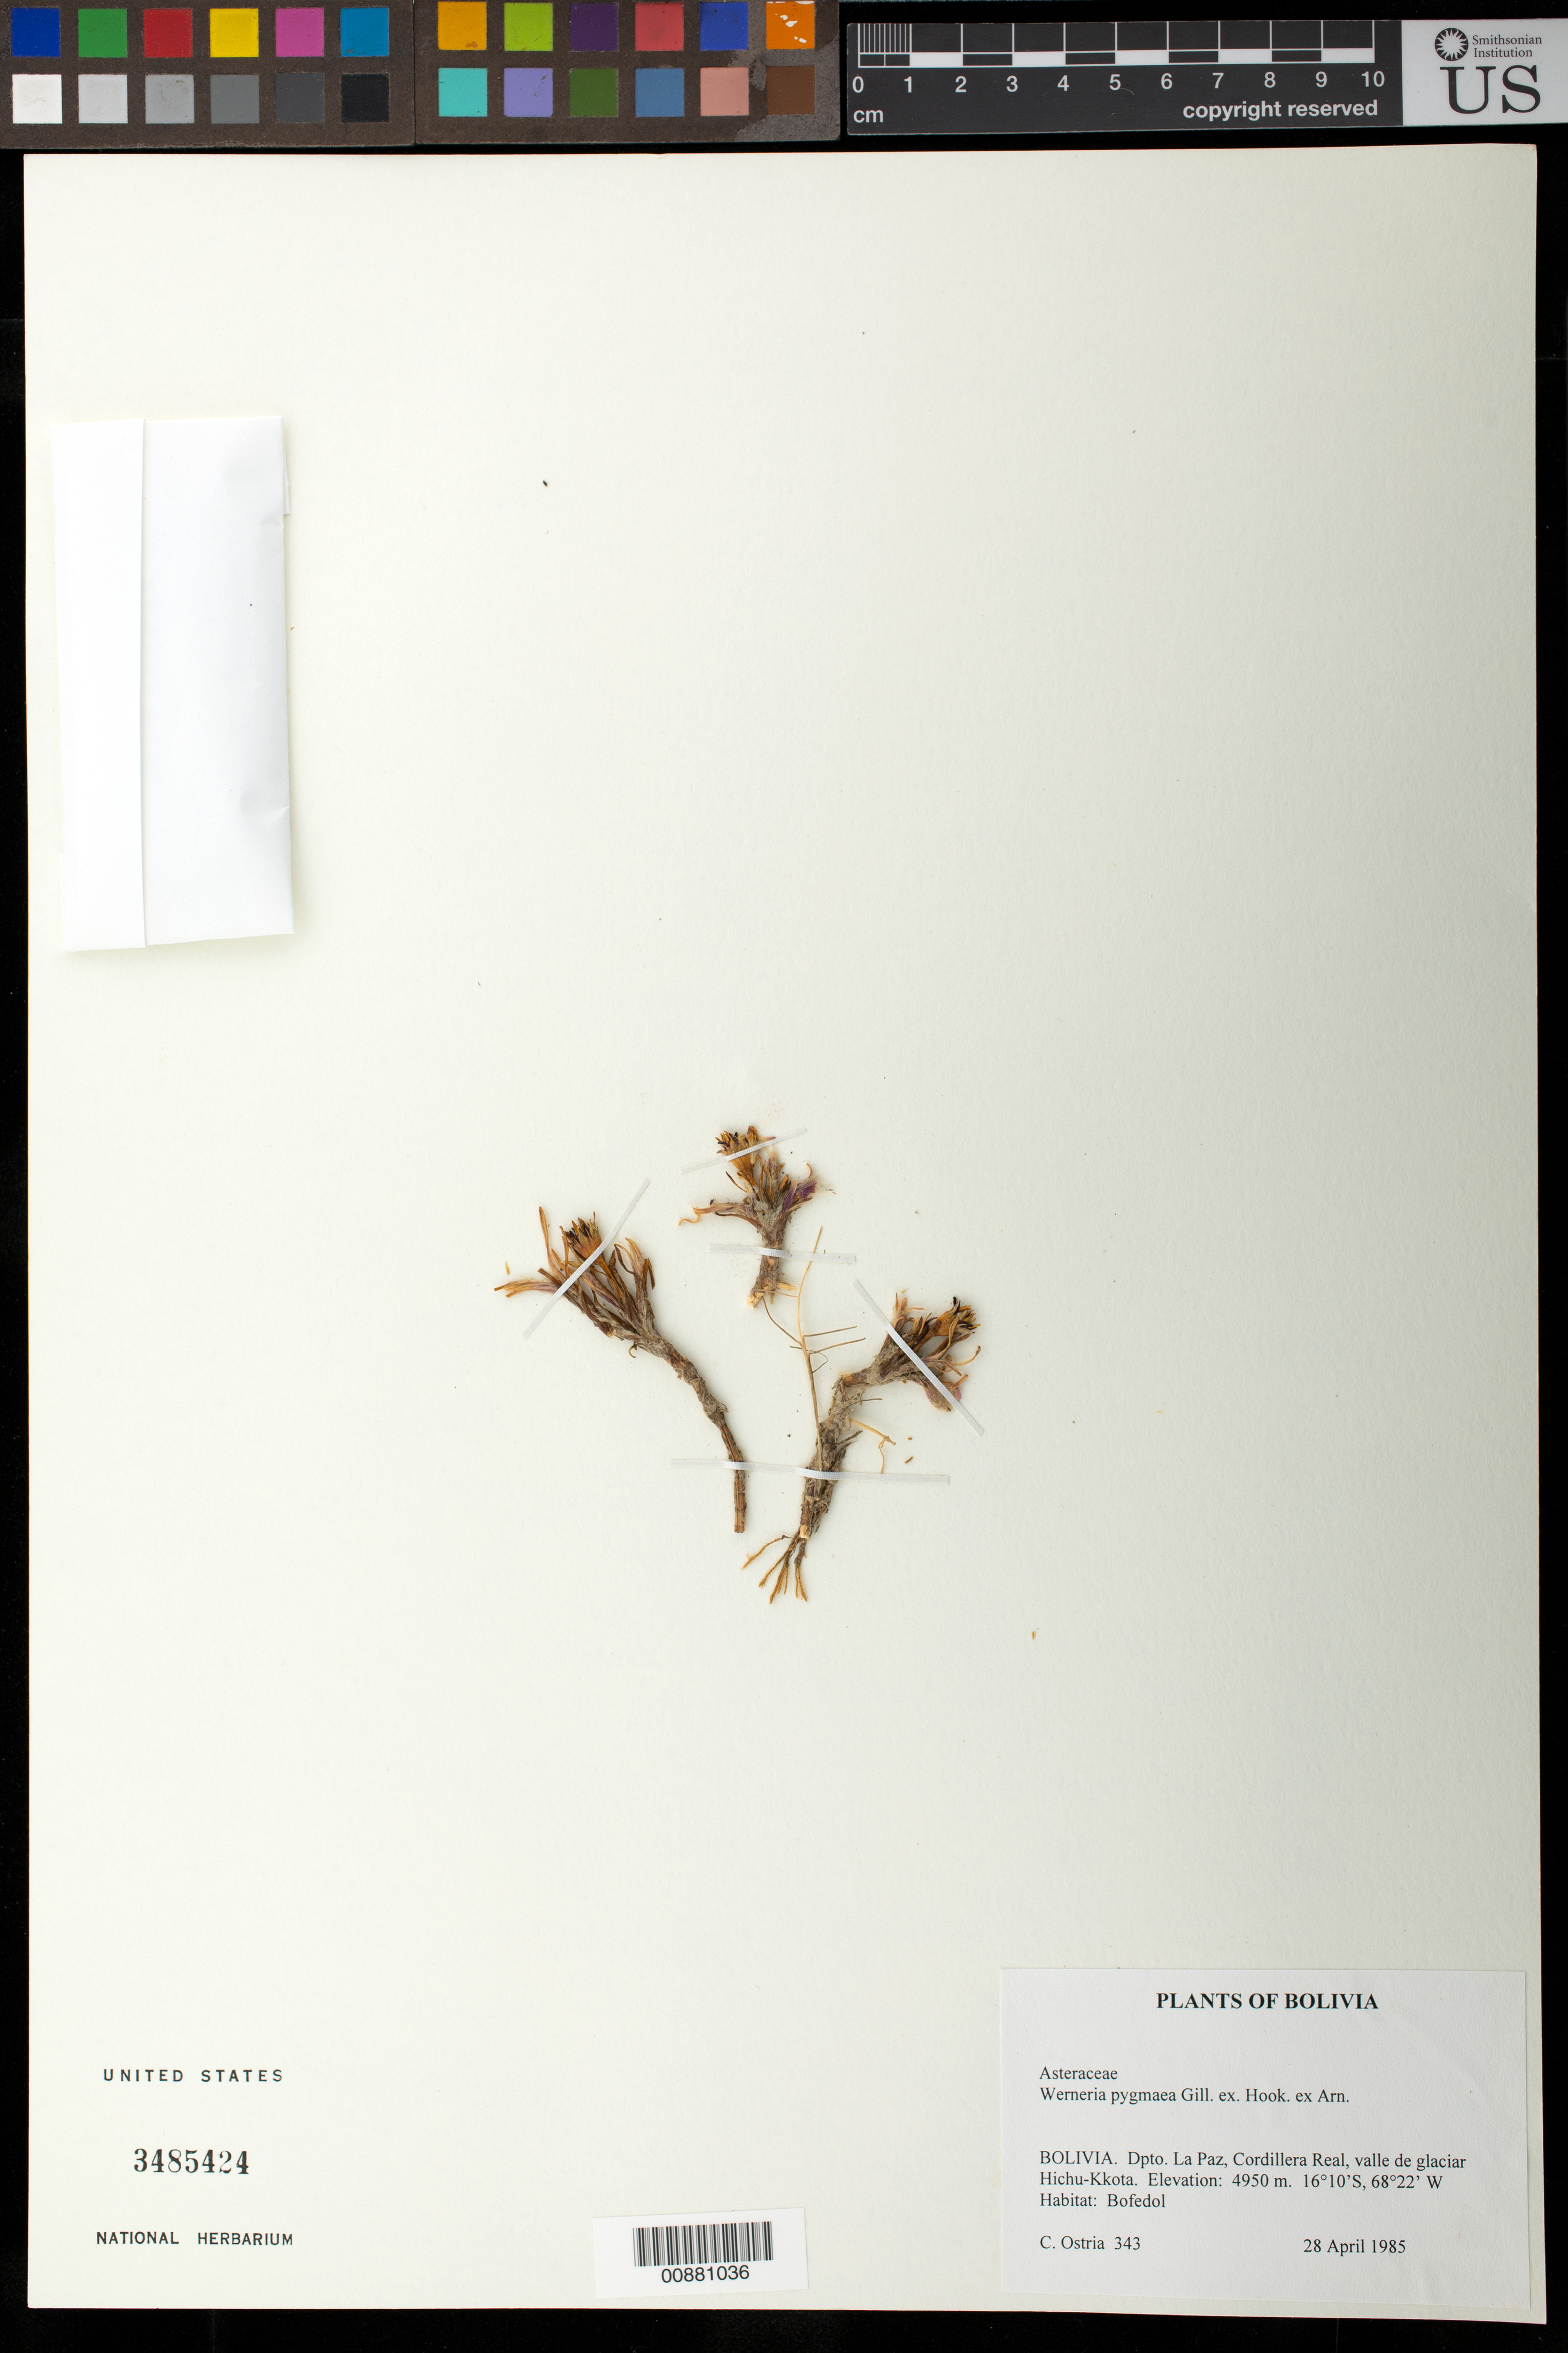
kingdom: Plantae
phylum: Tracheophyta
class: Magnoliopsida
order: Asterales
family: Asteraceae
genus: Werneria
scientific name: Werneria pygmaea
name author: Gillies ex Hook. & Arn.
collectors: C. Ostria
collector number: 343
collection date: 1985-04-28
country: Bolivia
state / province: La Paz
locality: Cordillera Real, valle de glaciar Hichu-Kkota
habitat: Bofedol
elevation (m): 4950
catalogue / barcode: US 3485424